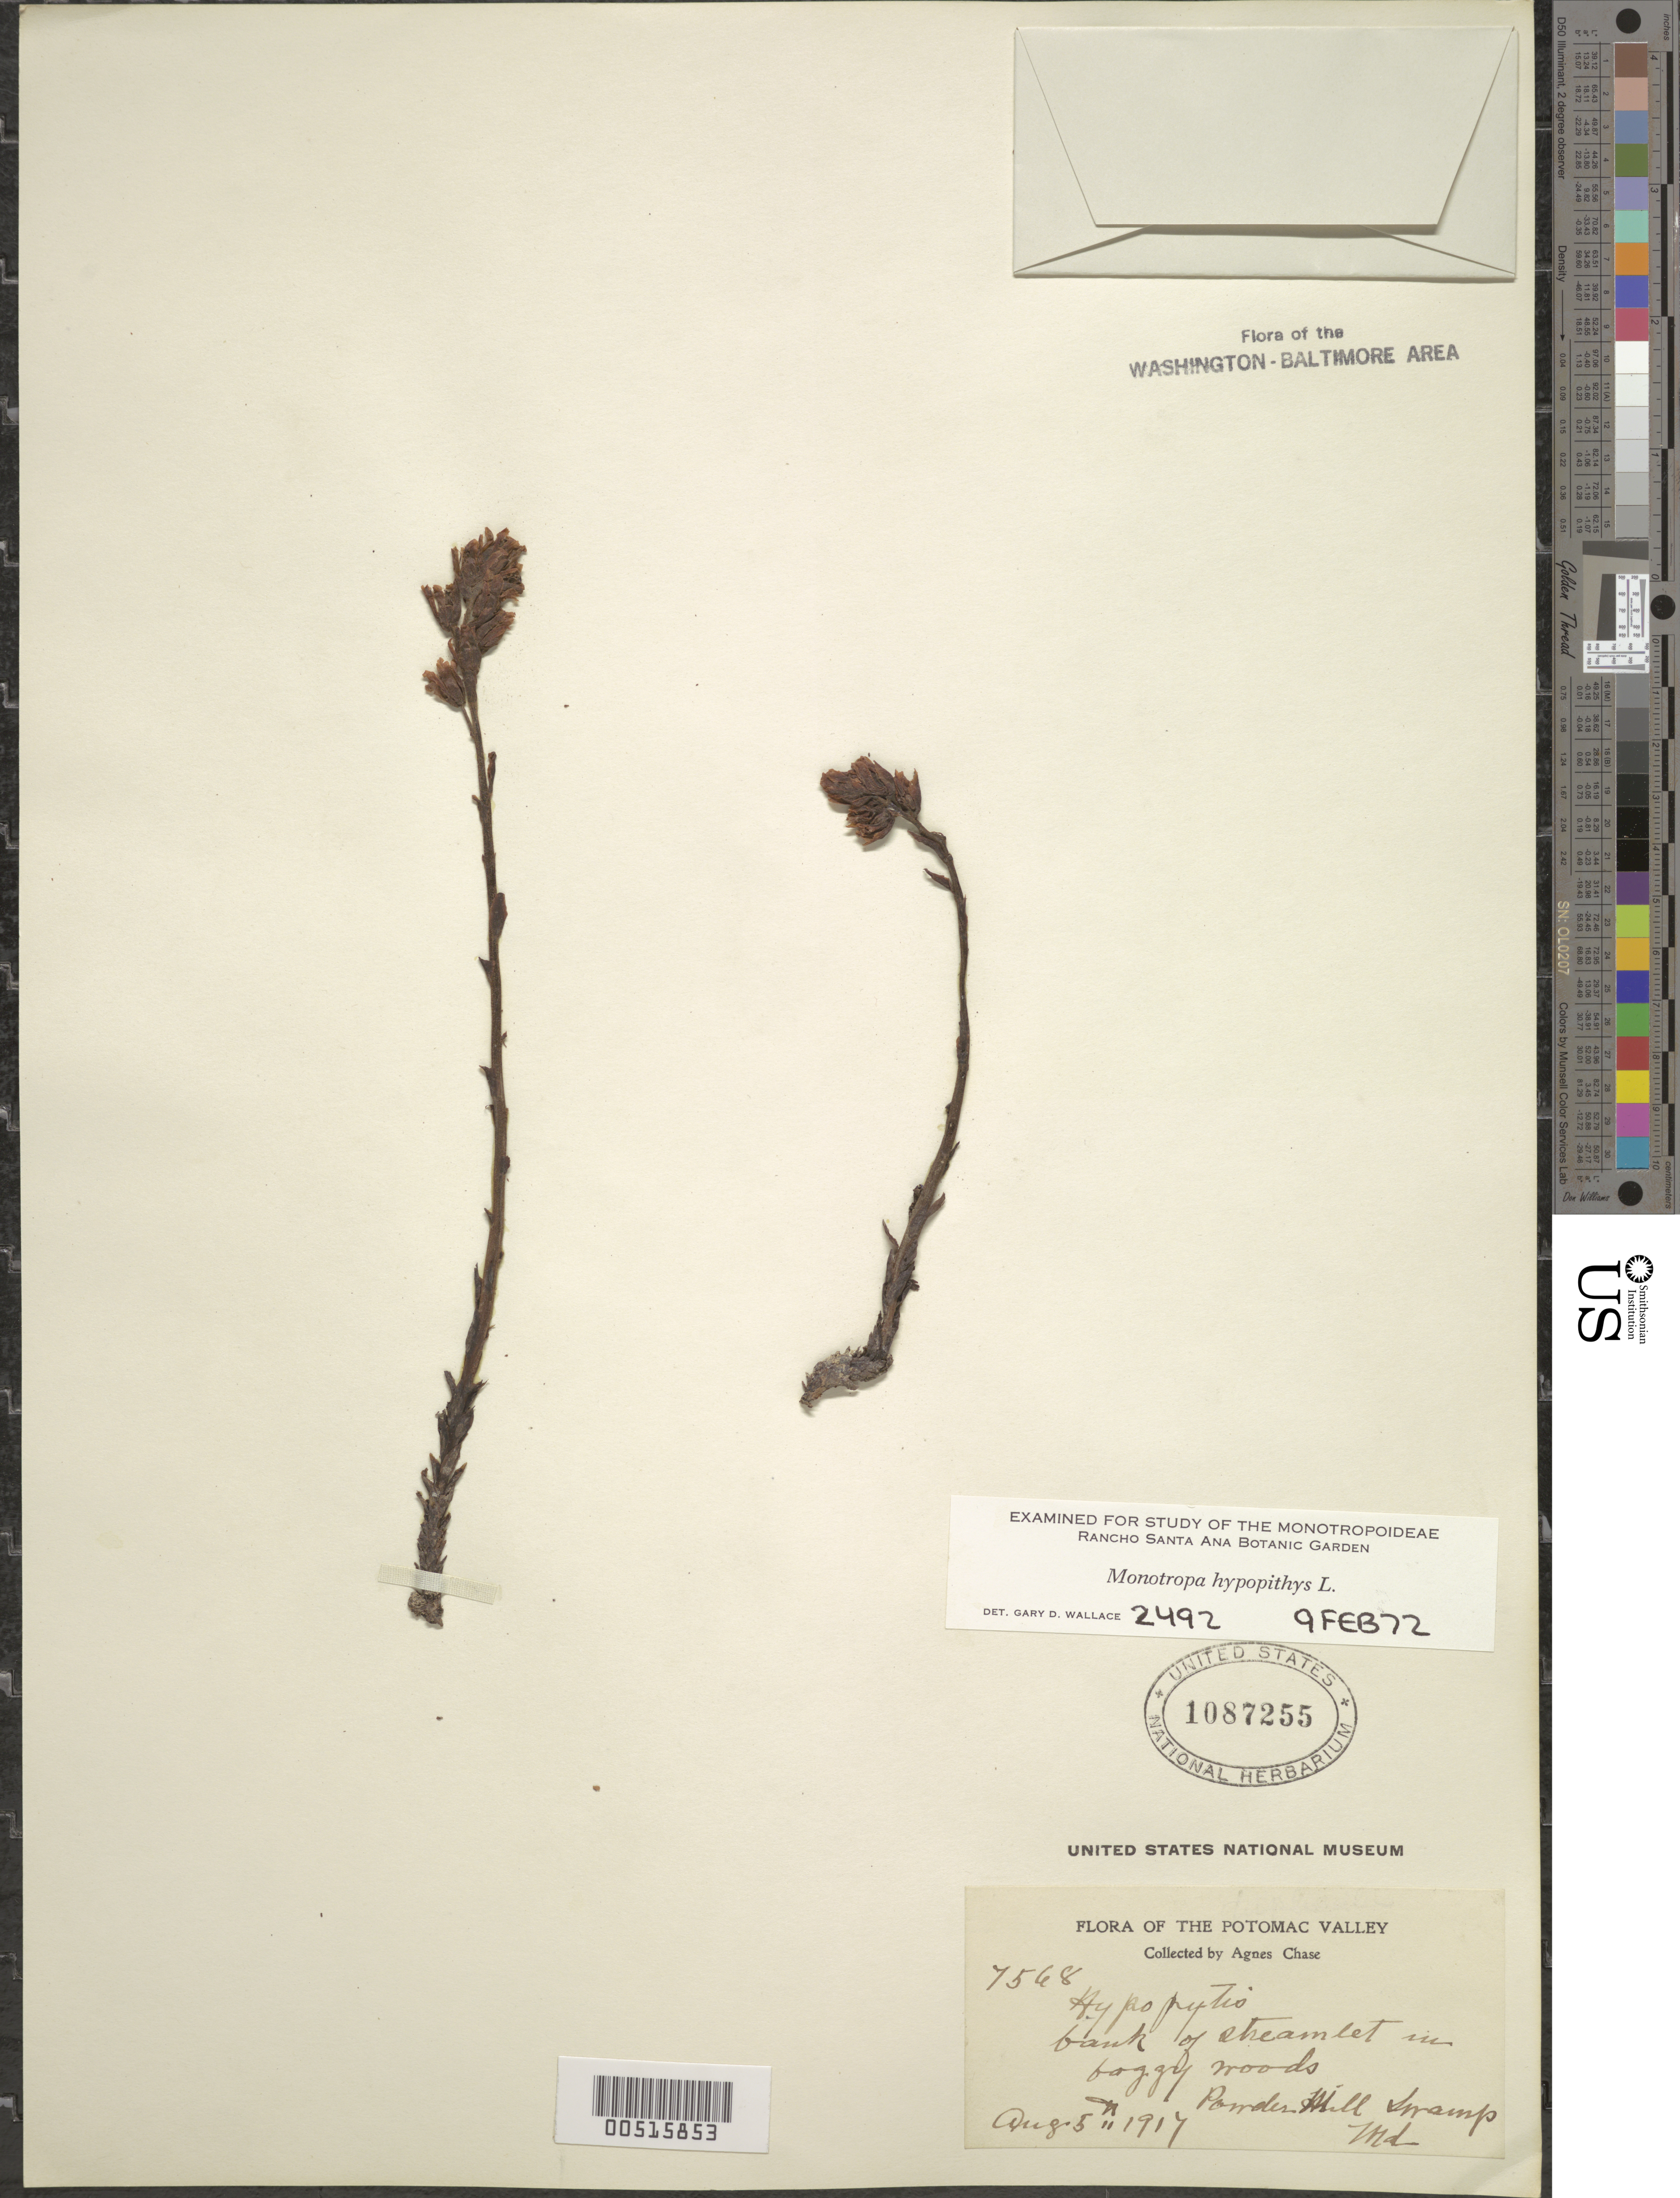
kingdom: Plantae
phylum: Tracheophyta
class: Magnoliopsida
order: Ericales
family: Ericaceae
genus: Hypopitys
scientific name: Hypopitys monotropa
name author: Crantz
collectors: A. Chase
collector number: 7568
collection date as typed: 05 Aug 1917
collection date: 1917-08-05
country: United States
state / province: Maryland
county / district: Prince George's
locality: Powder Mill swamp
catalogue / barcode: US 1087255